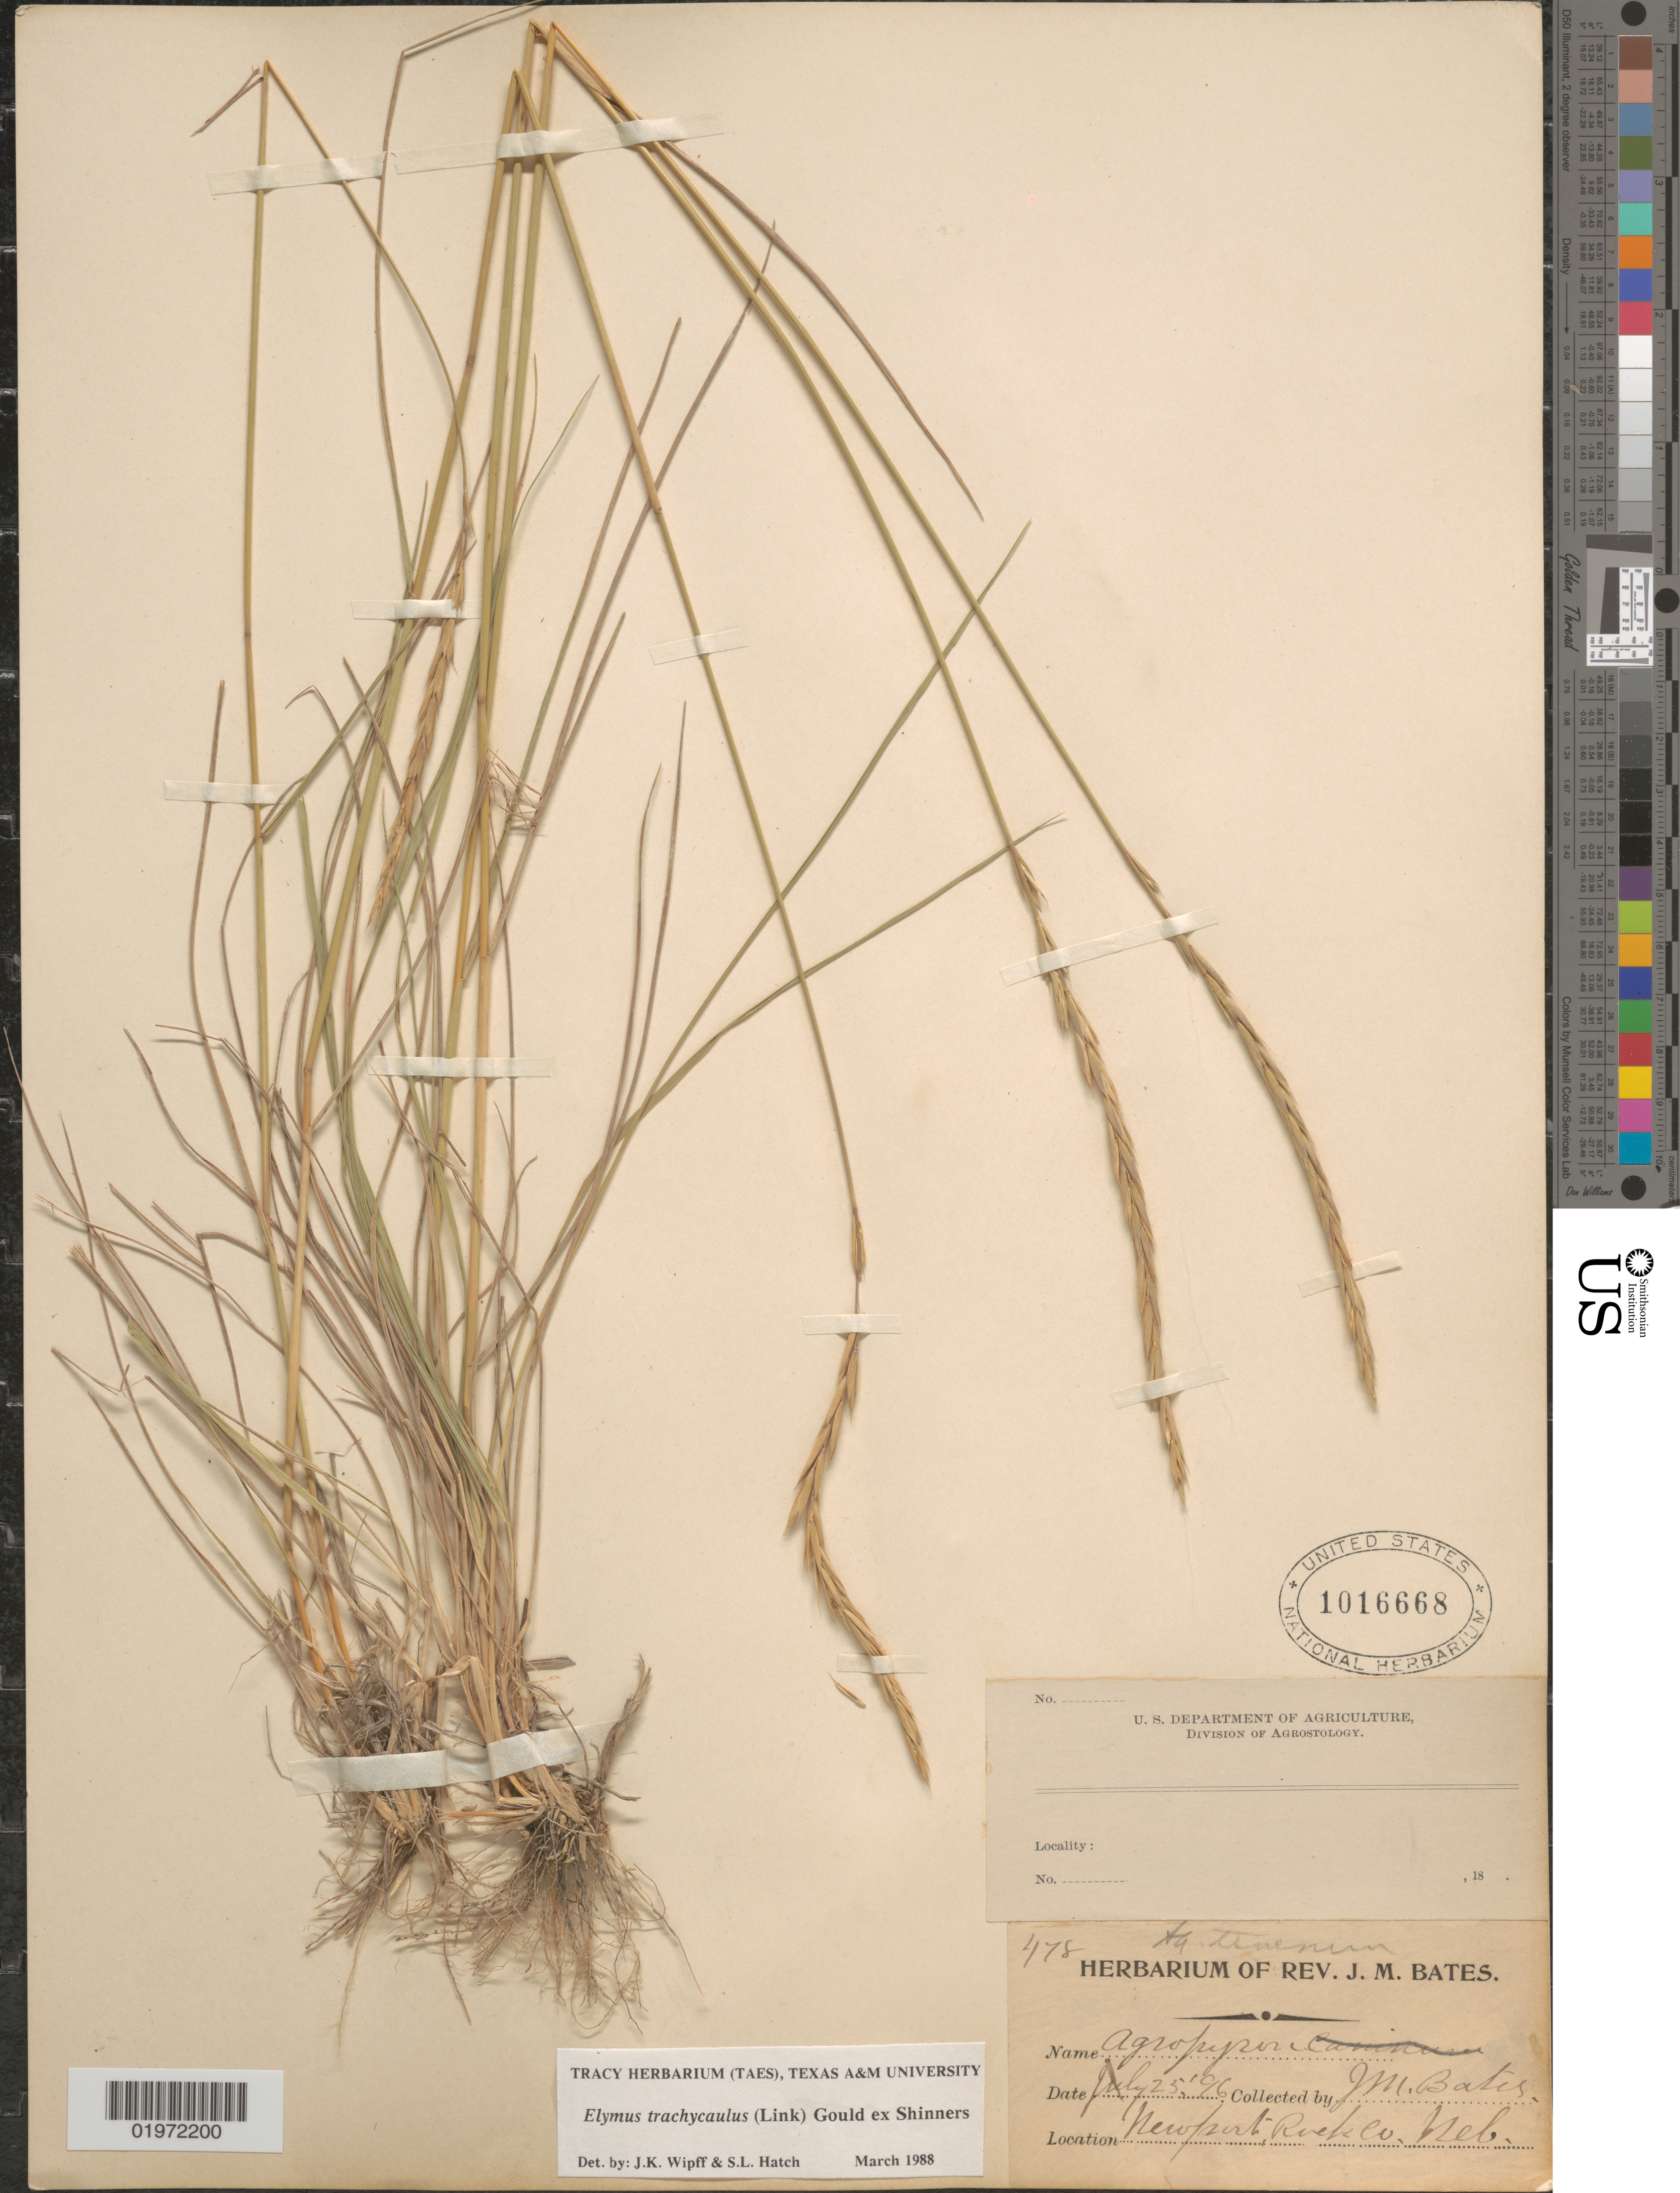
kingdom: Plantae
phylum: Tracheophyta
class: Liliopsida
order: Poales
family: Poaceae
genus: Elymus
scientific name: Elymus trachycaulus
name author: (Link) Gould ex Shinners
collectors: J. Bates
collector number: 478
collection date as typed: Transcribed d/m/y: 25/7/96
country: United States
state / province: Nebraska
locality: Newport, Rock Co.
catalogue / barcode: US 1016668